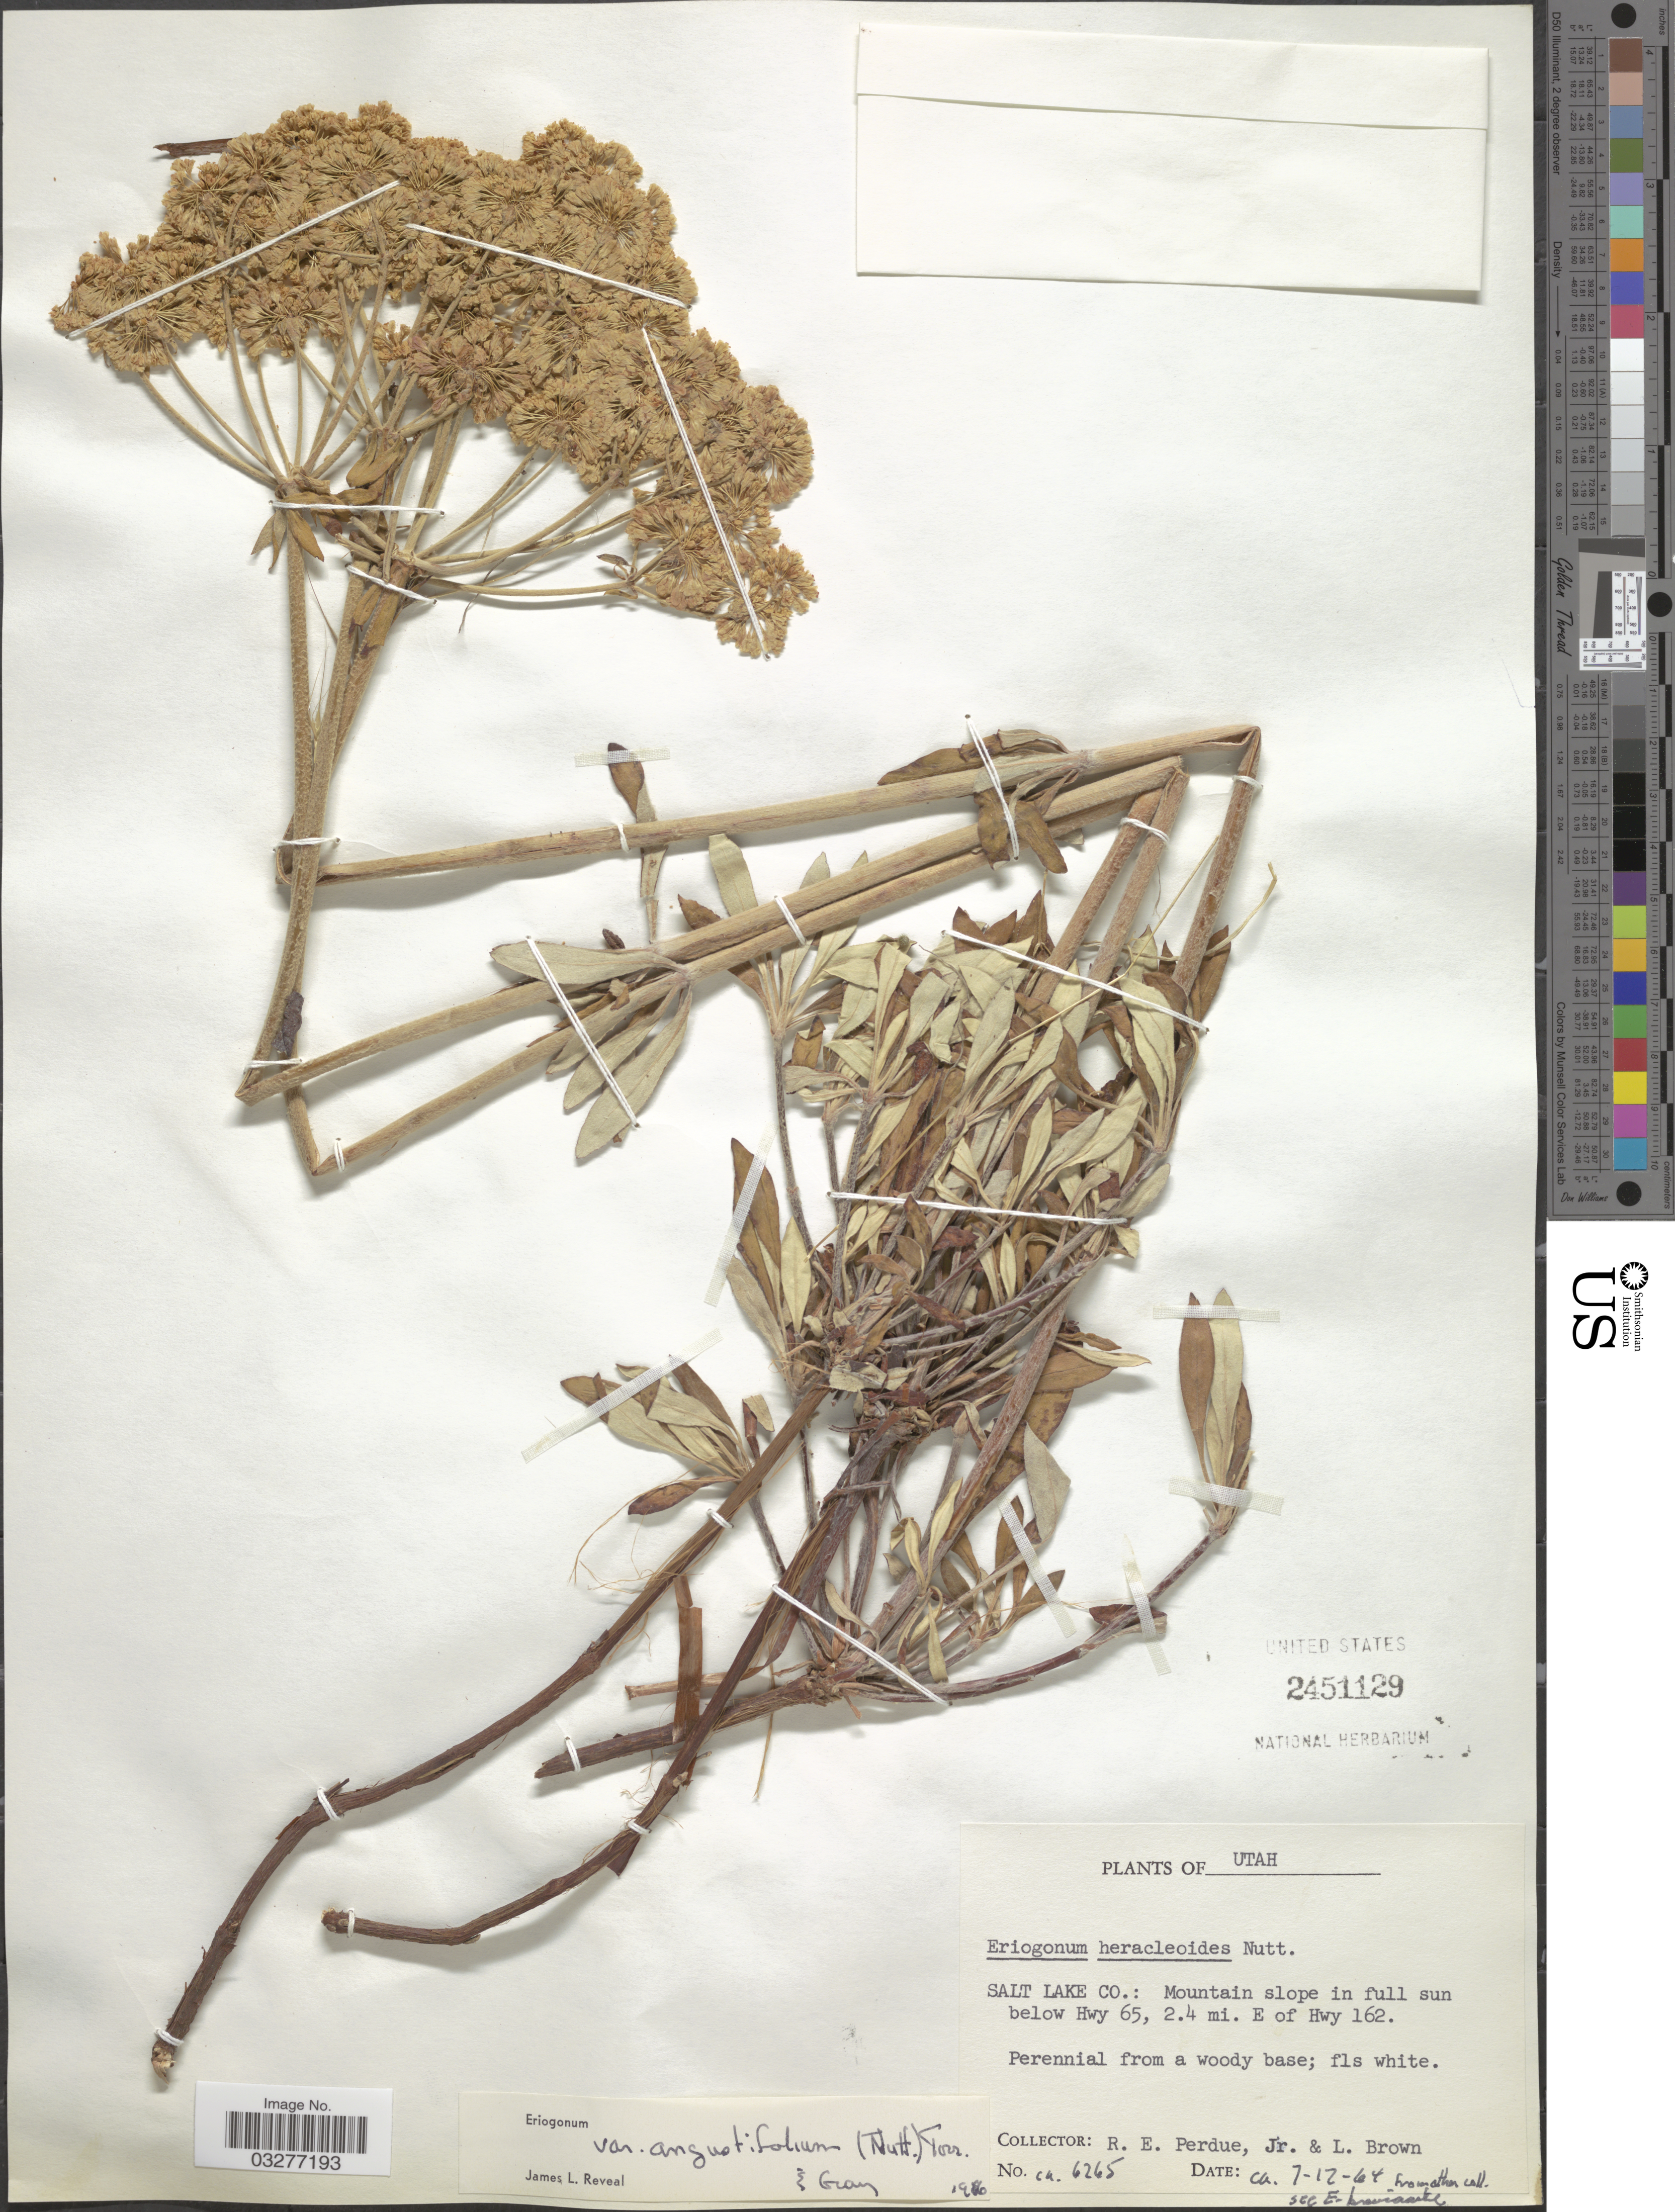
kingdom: Plantae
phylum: Tracheophyta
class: Magnoliopsida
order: Caryophyllales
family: Polygonaceae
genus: Eriogonum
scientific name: Eriogonum heracleoides var. heracleoides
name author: Nutt.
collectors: R. E. Perdue & L. Brown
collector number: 6265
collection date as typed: Transcribed d/m/y: 12/7/64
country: United States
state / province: Utah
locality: Salt Lake Co.: Mountain slope in full sun below Hwy 65, 2.4 mi. E of Hwy 162.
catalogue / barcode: US 2451129